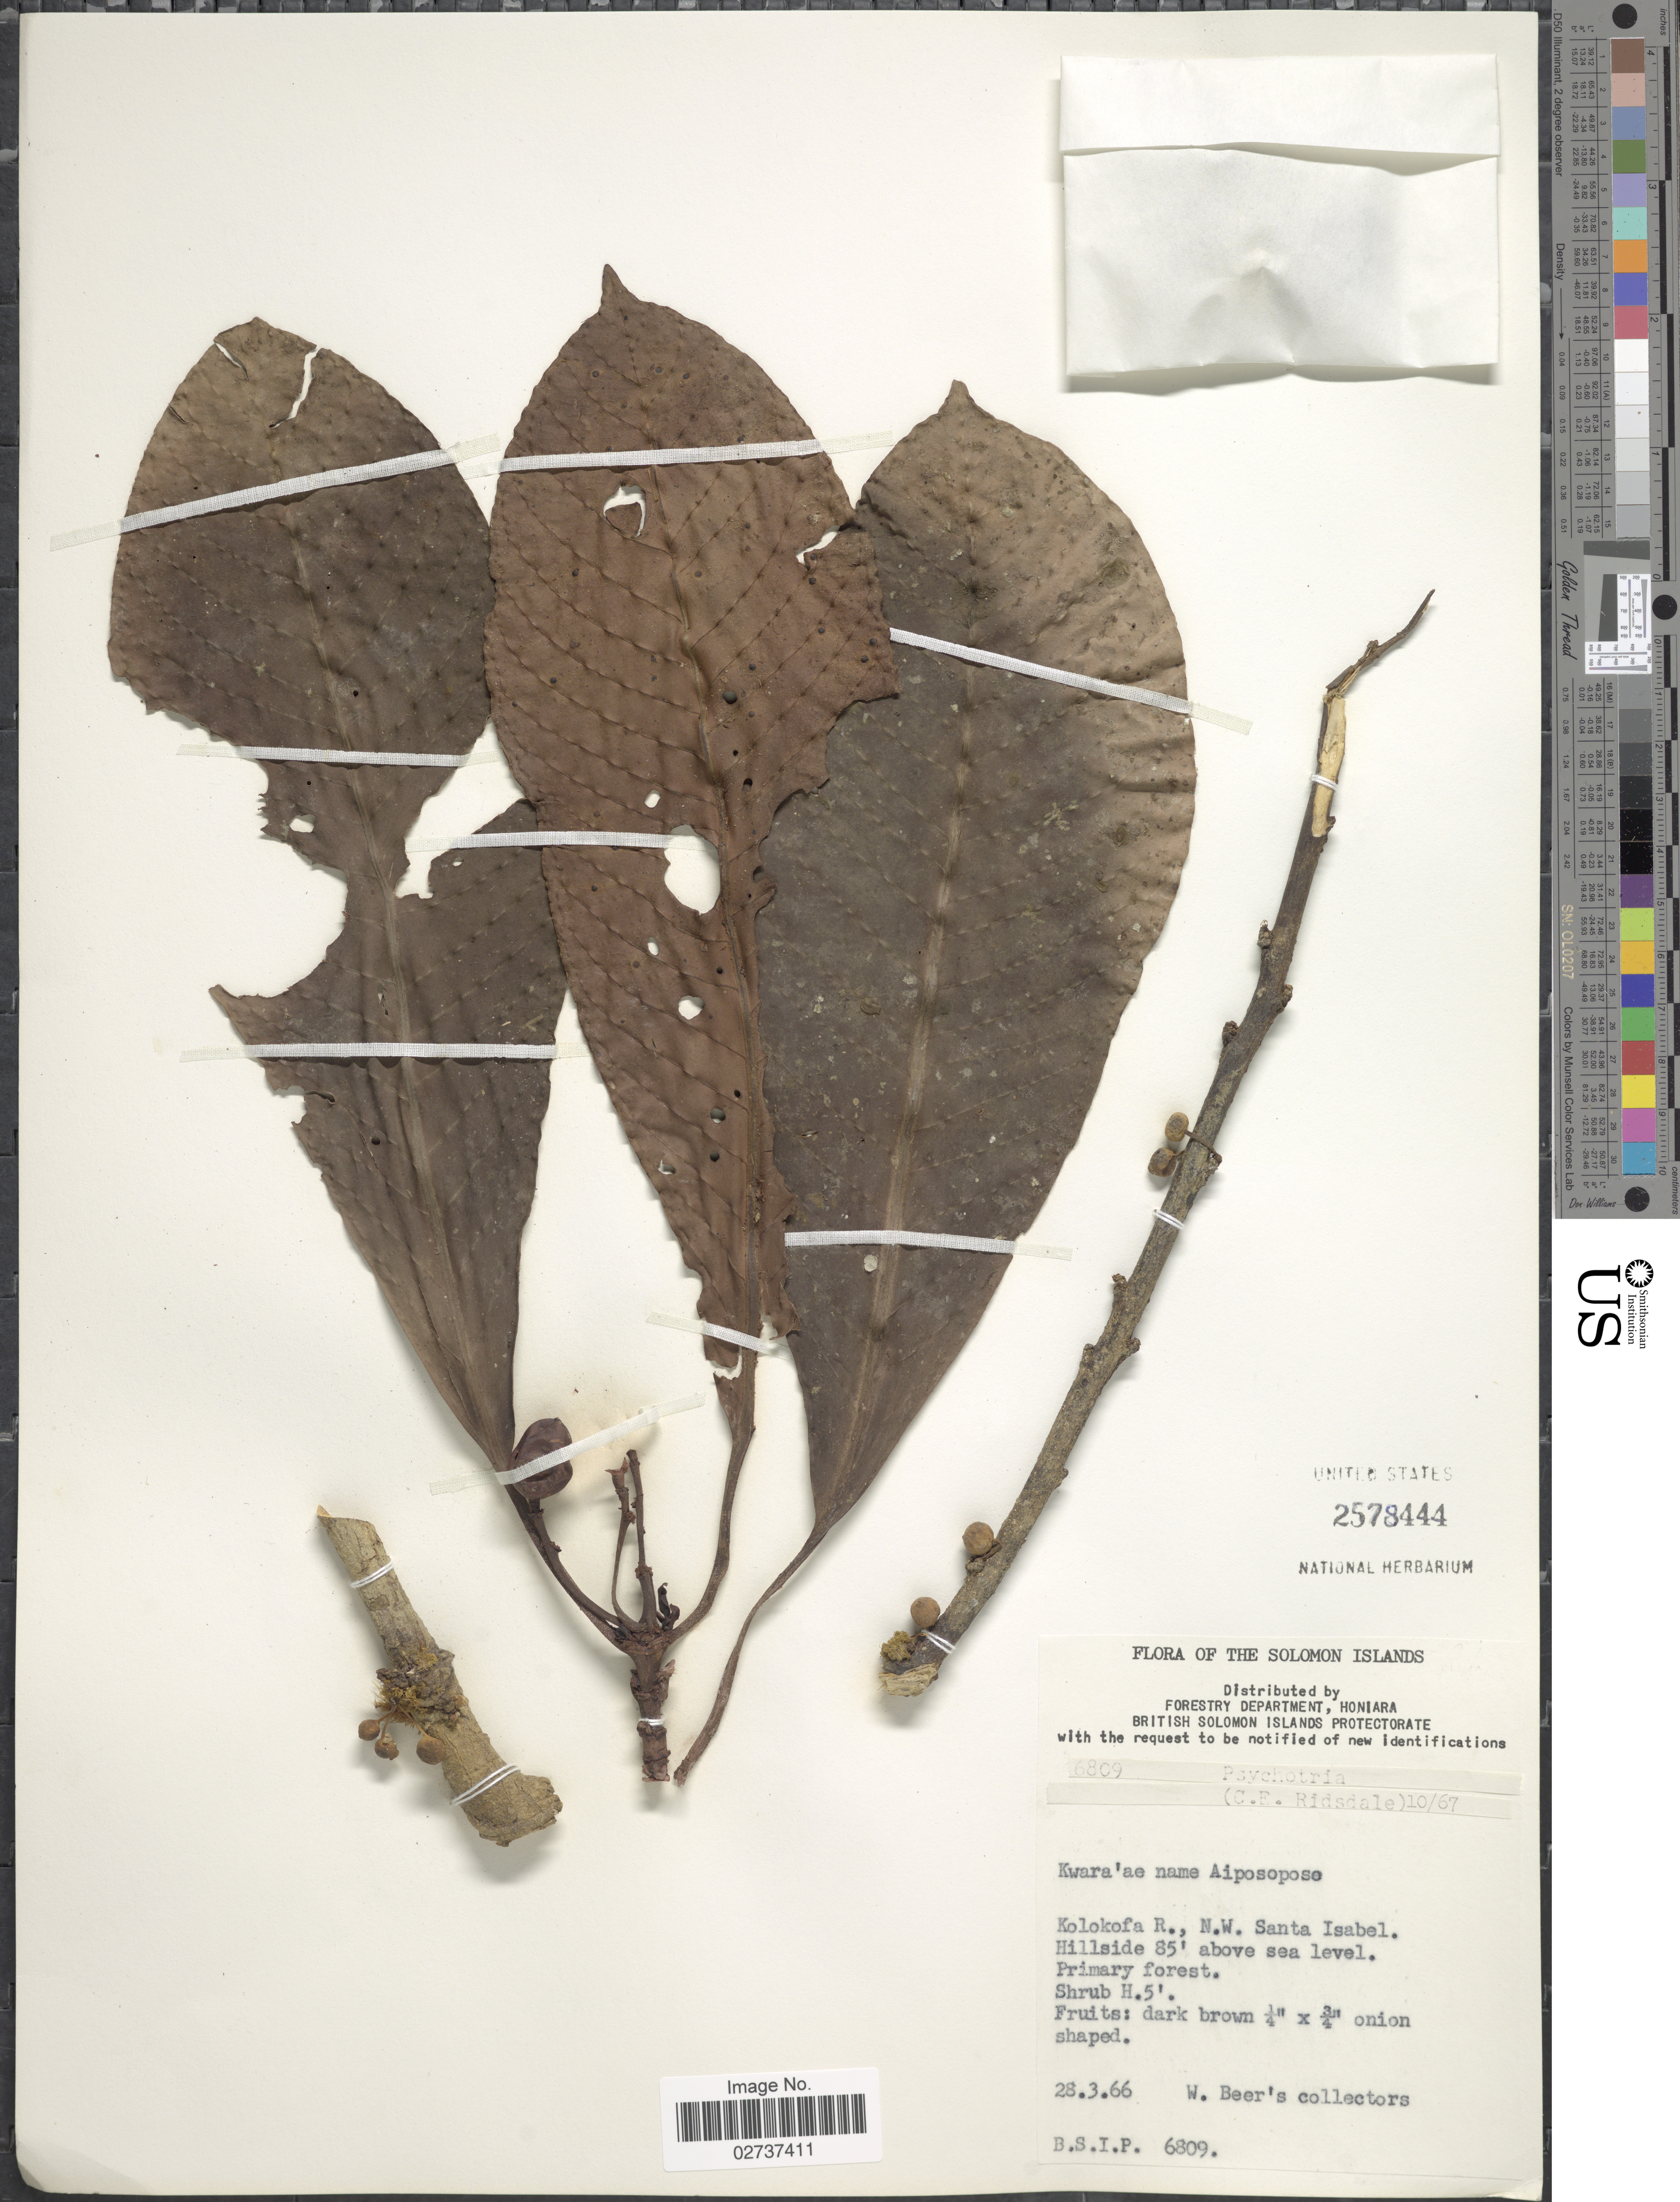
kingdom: Plantae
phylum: Tracheophyta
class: Magnoliopsida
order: Gentianales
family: Rubiaceae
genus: Psychotria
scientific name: Psychotria sp.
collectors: W. Beer's Collectors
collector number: B.S.I.P. 6809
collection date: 1966-03-28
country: Solomon Islands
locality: Kolokofa R., N.W. Santa Isabel.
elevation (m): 26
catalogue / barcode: US 2578444